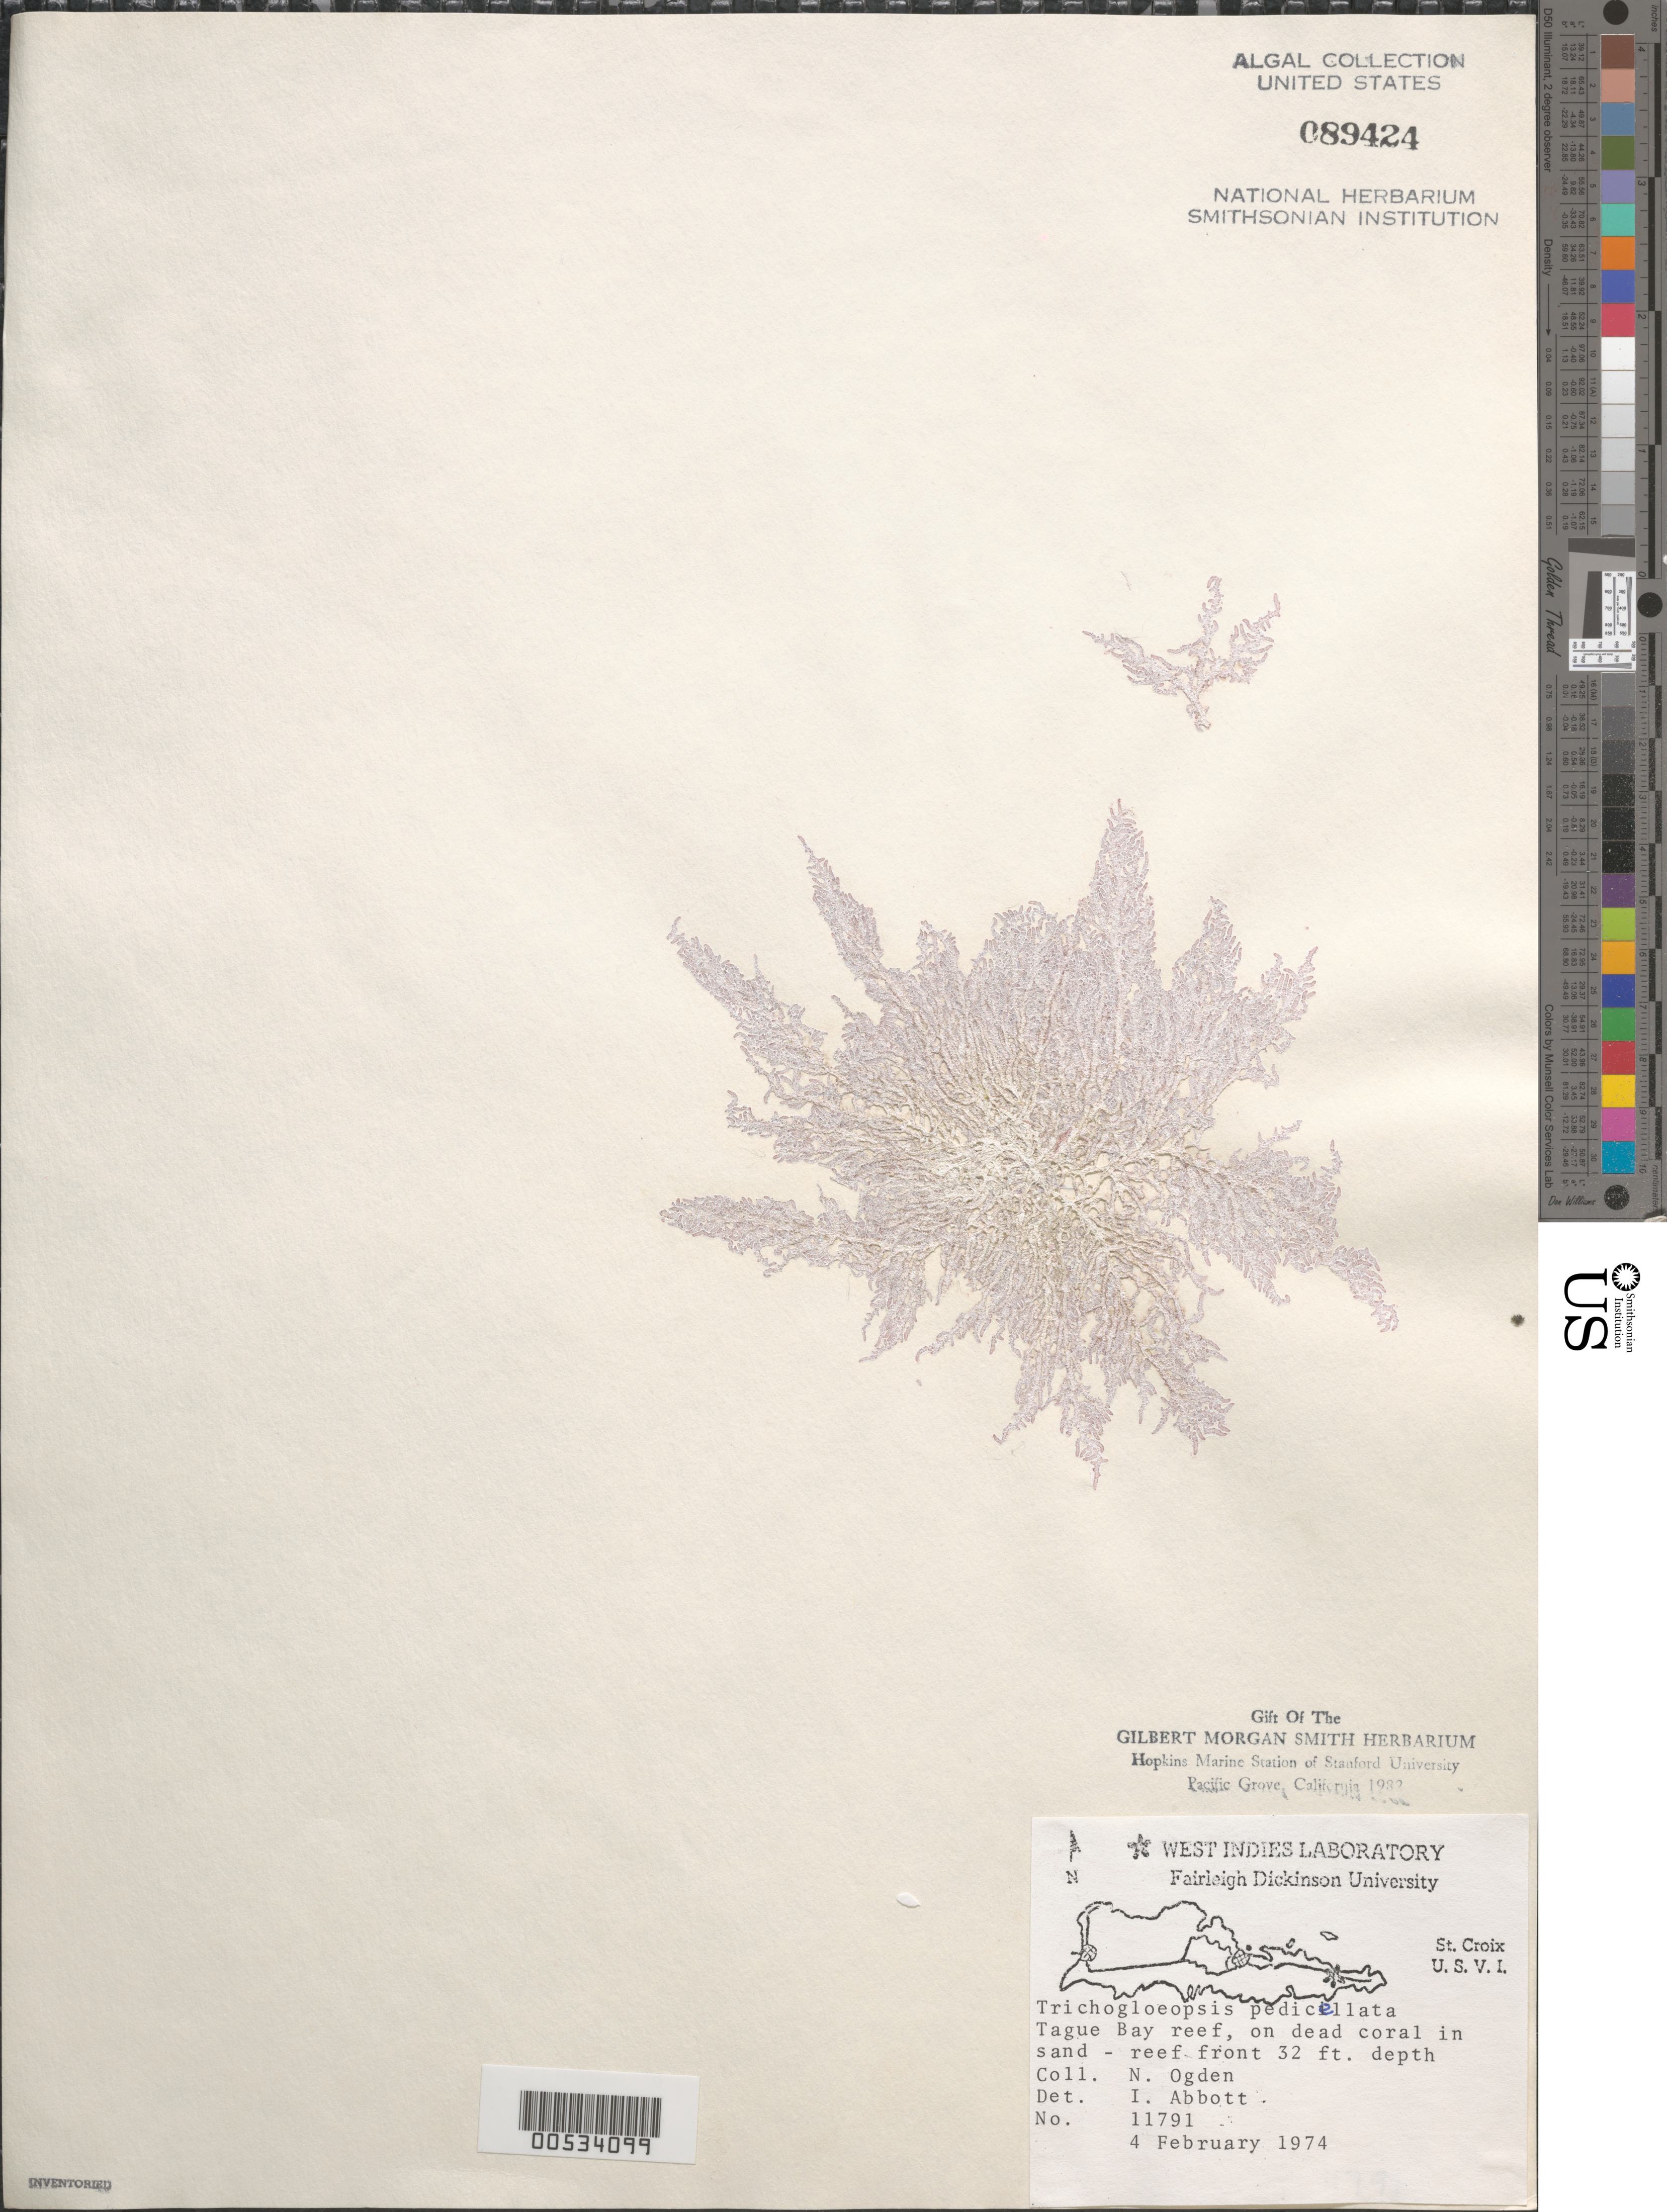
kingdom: Plantae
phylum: Rhodophyta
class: Florideophyceae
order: Nemaliales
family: Liagoraceae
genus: Trichogloeopsis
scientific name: Trichogloeopsis pedicellata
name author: (M. Howe in Britton & Millsp.) I.A. Abbott & Doty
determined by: Abbott, Isabella A.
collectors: N. Ogden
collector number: IAA 11791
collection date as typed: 04 Feb 1974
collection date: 1974-02-04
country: U.S. Virgin Islands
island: St. Croix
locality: Tague Bay Reef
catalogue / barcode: US 89424